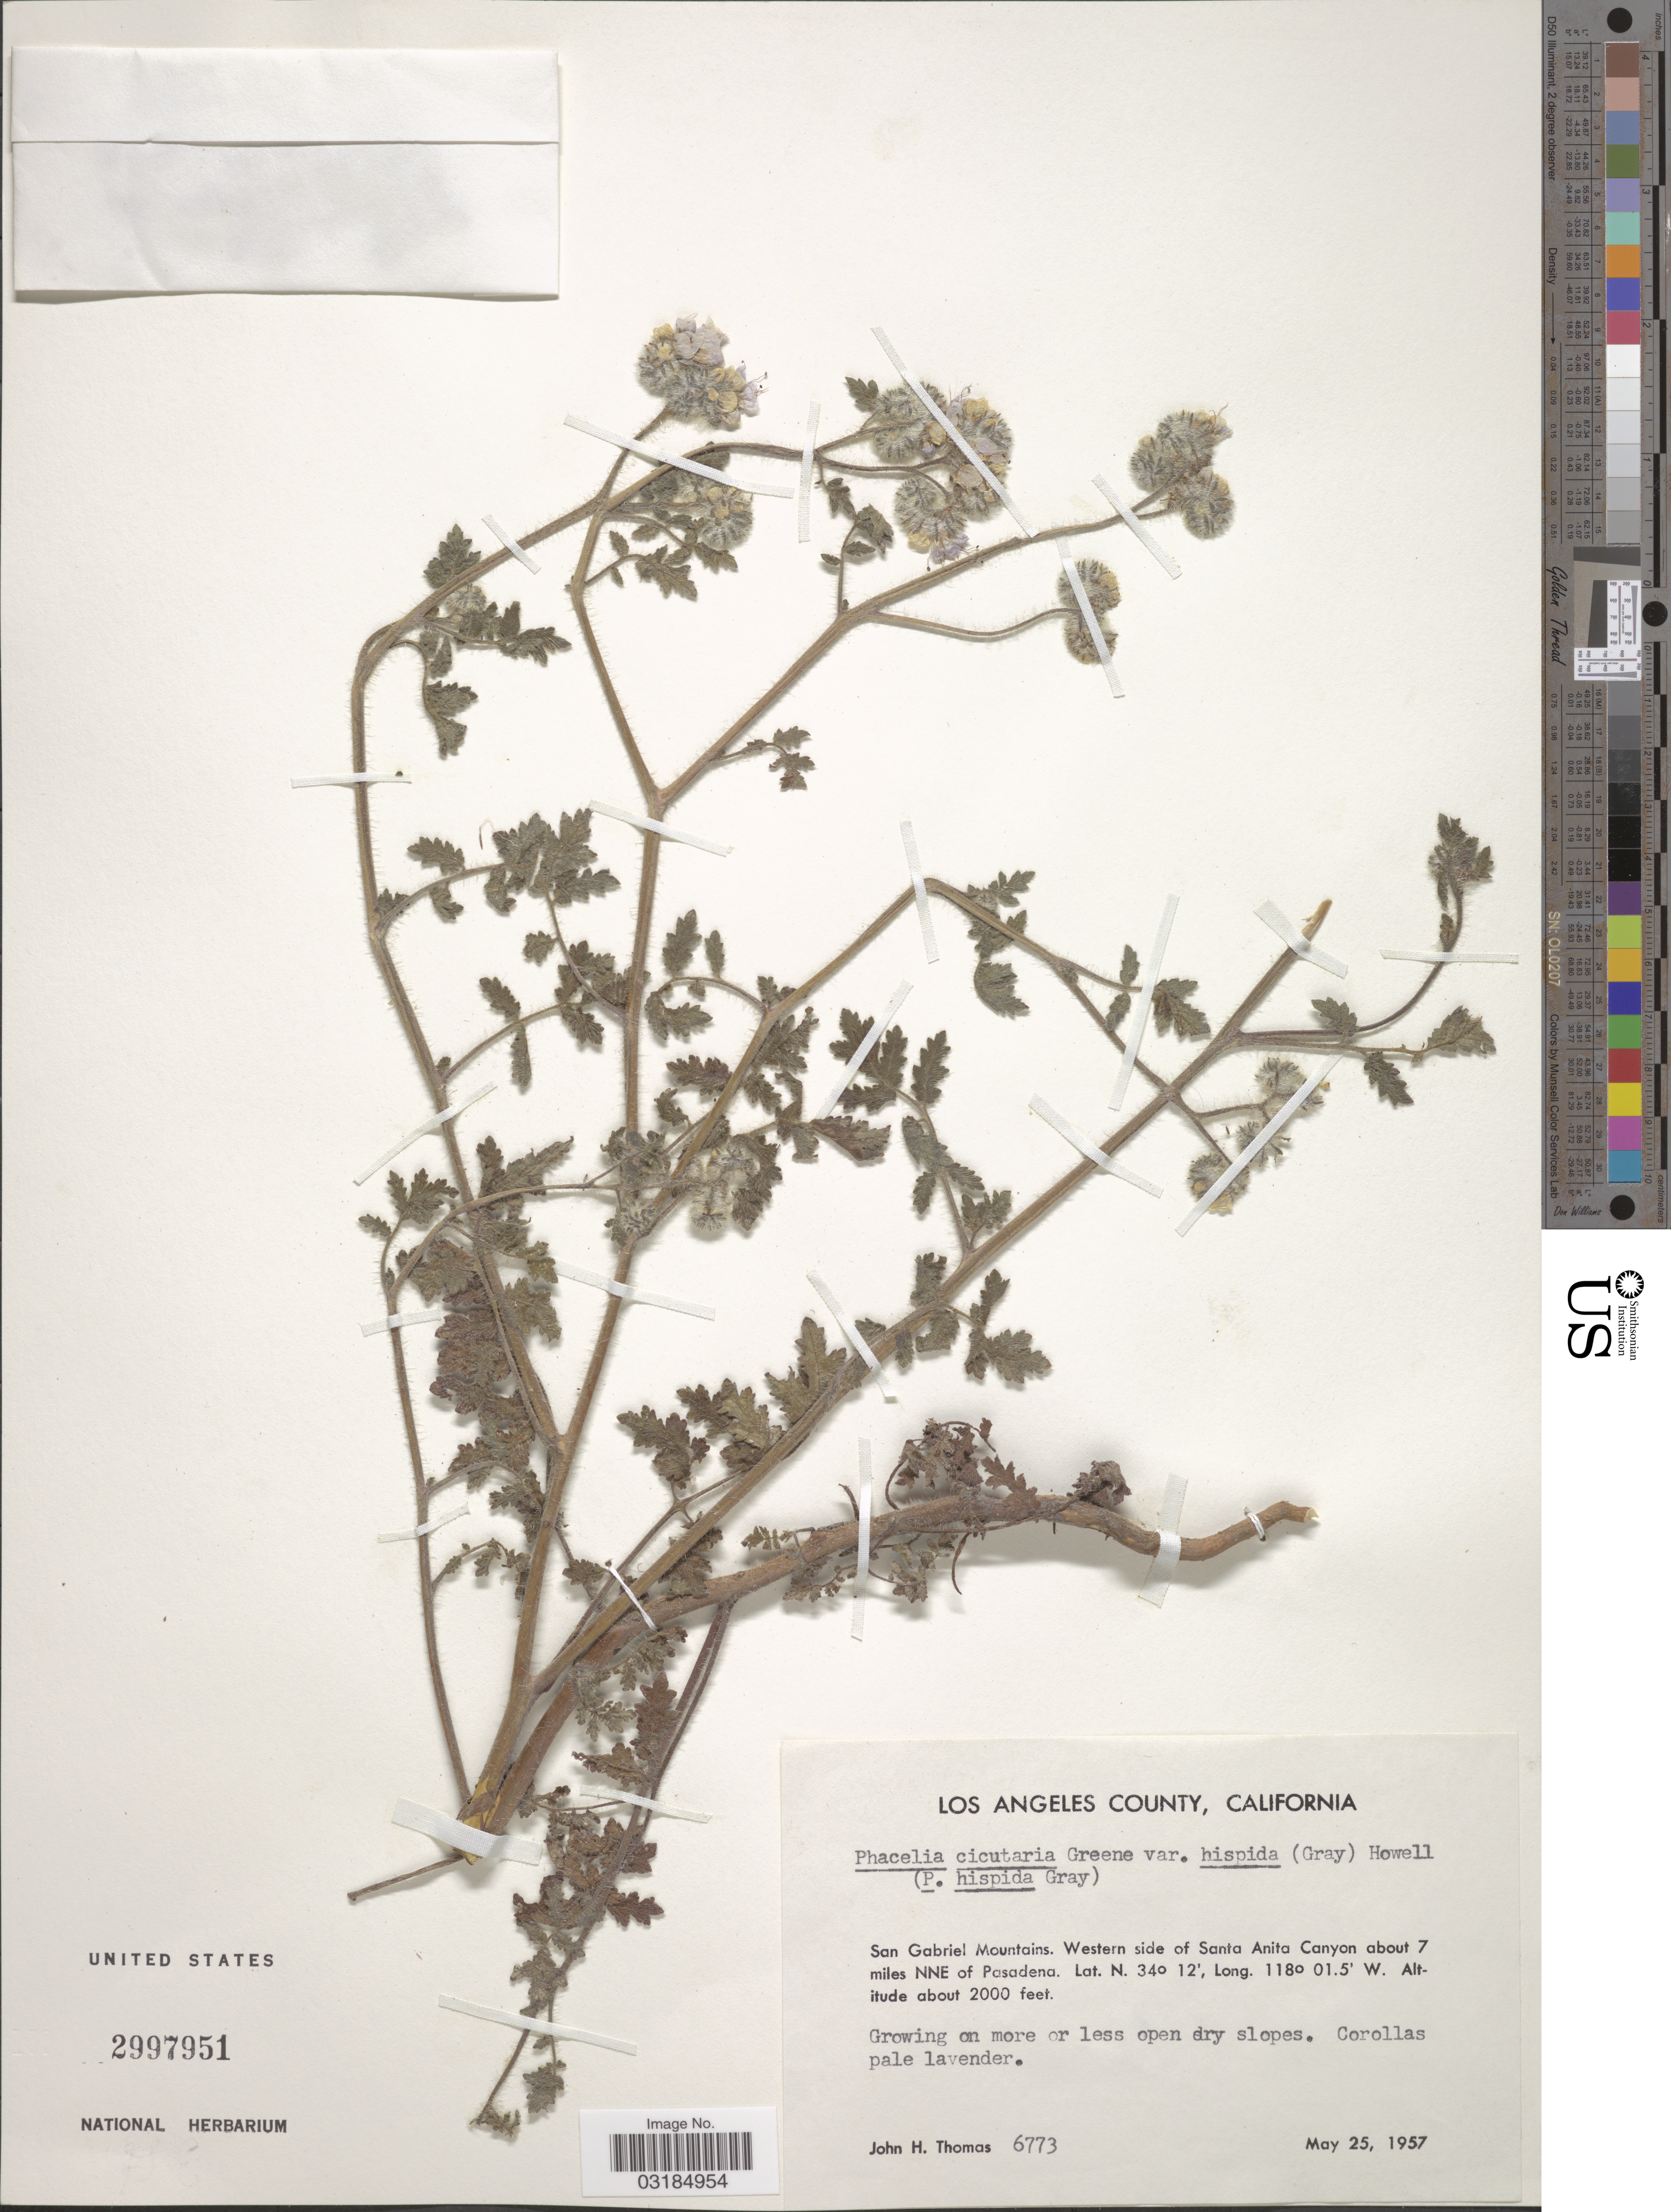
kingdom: Plantae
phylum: Tracheophyta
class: Magnoliopsida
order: Boraginales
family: Hydrophyllaceae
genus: Phacelia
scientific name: Phacelia cicutaria var. hispida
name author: (A. Gray) J.T. Howell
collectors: J. H. Thomas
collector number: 6773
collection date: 1957-05-25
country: United States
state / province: California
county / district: Los Angeles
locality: Los Angeles County. San Gabriel Mountains. Western side of Santa Anita Canyon about 7 miles NNE of Pasadena.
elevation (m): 610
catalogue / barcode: US 2997951